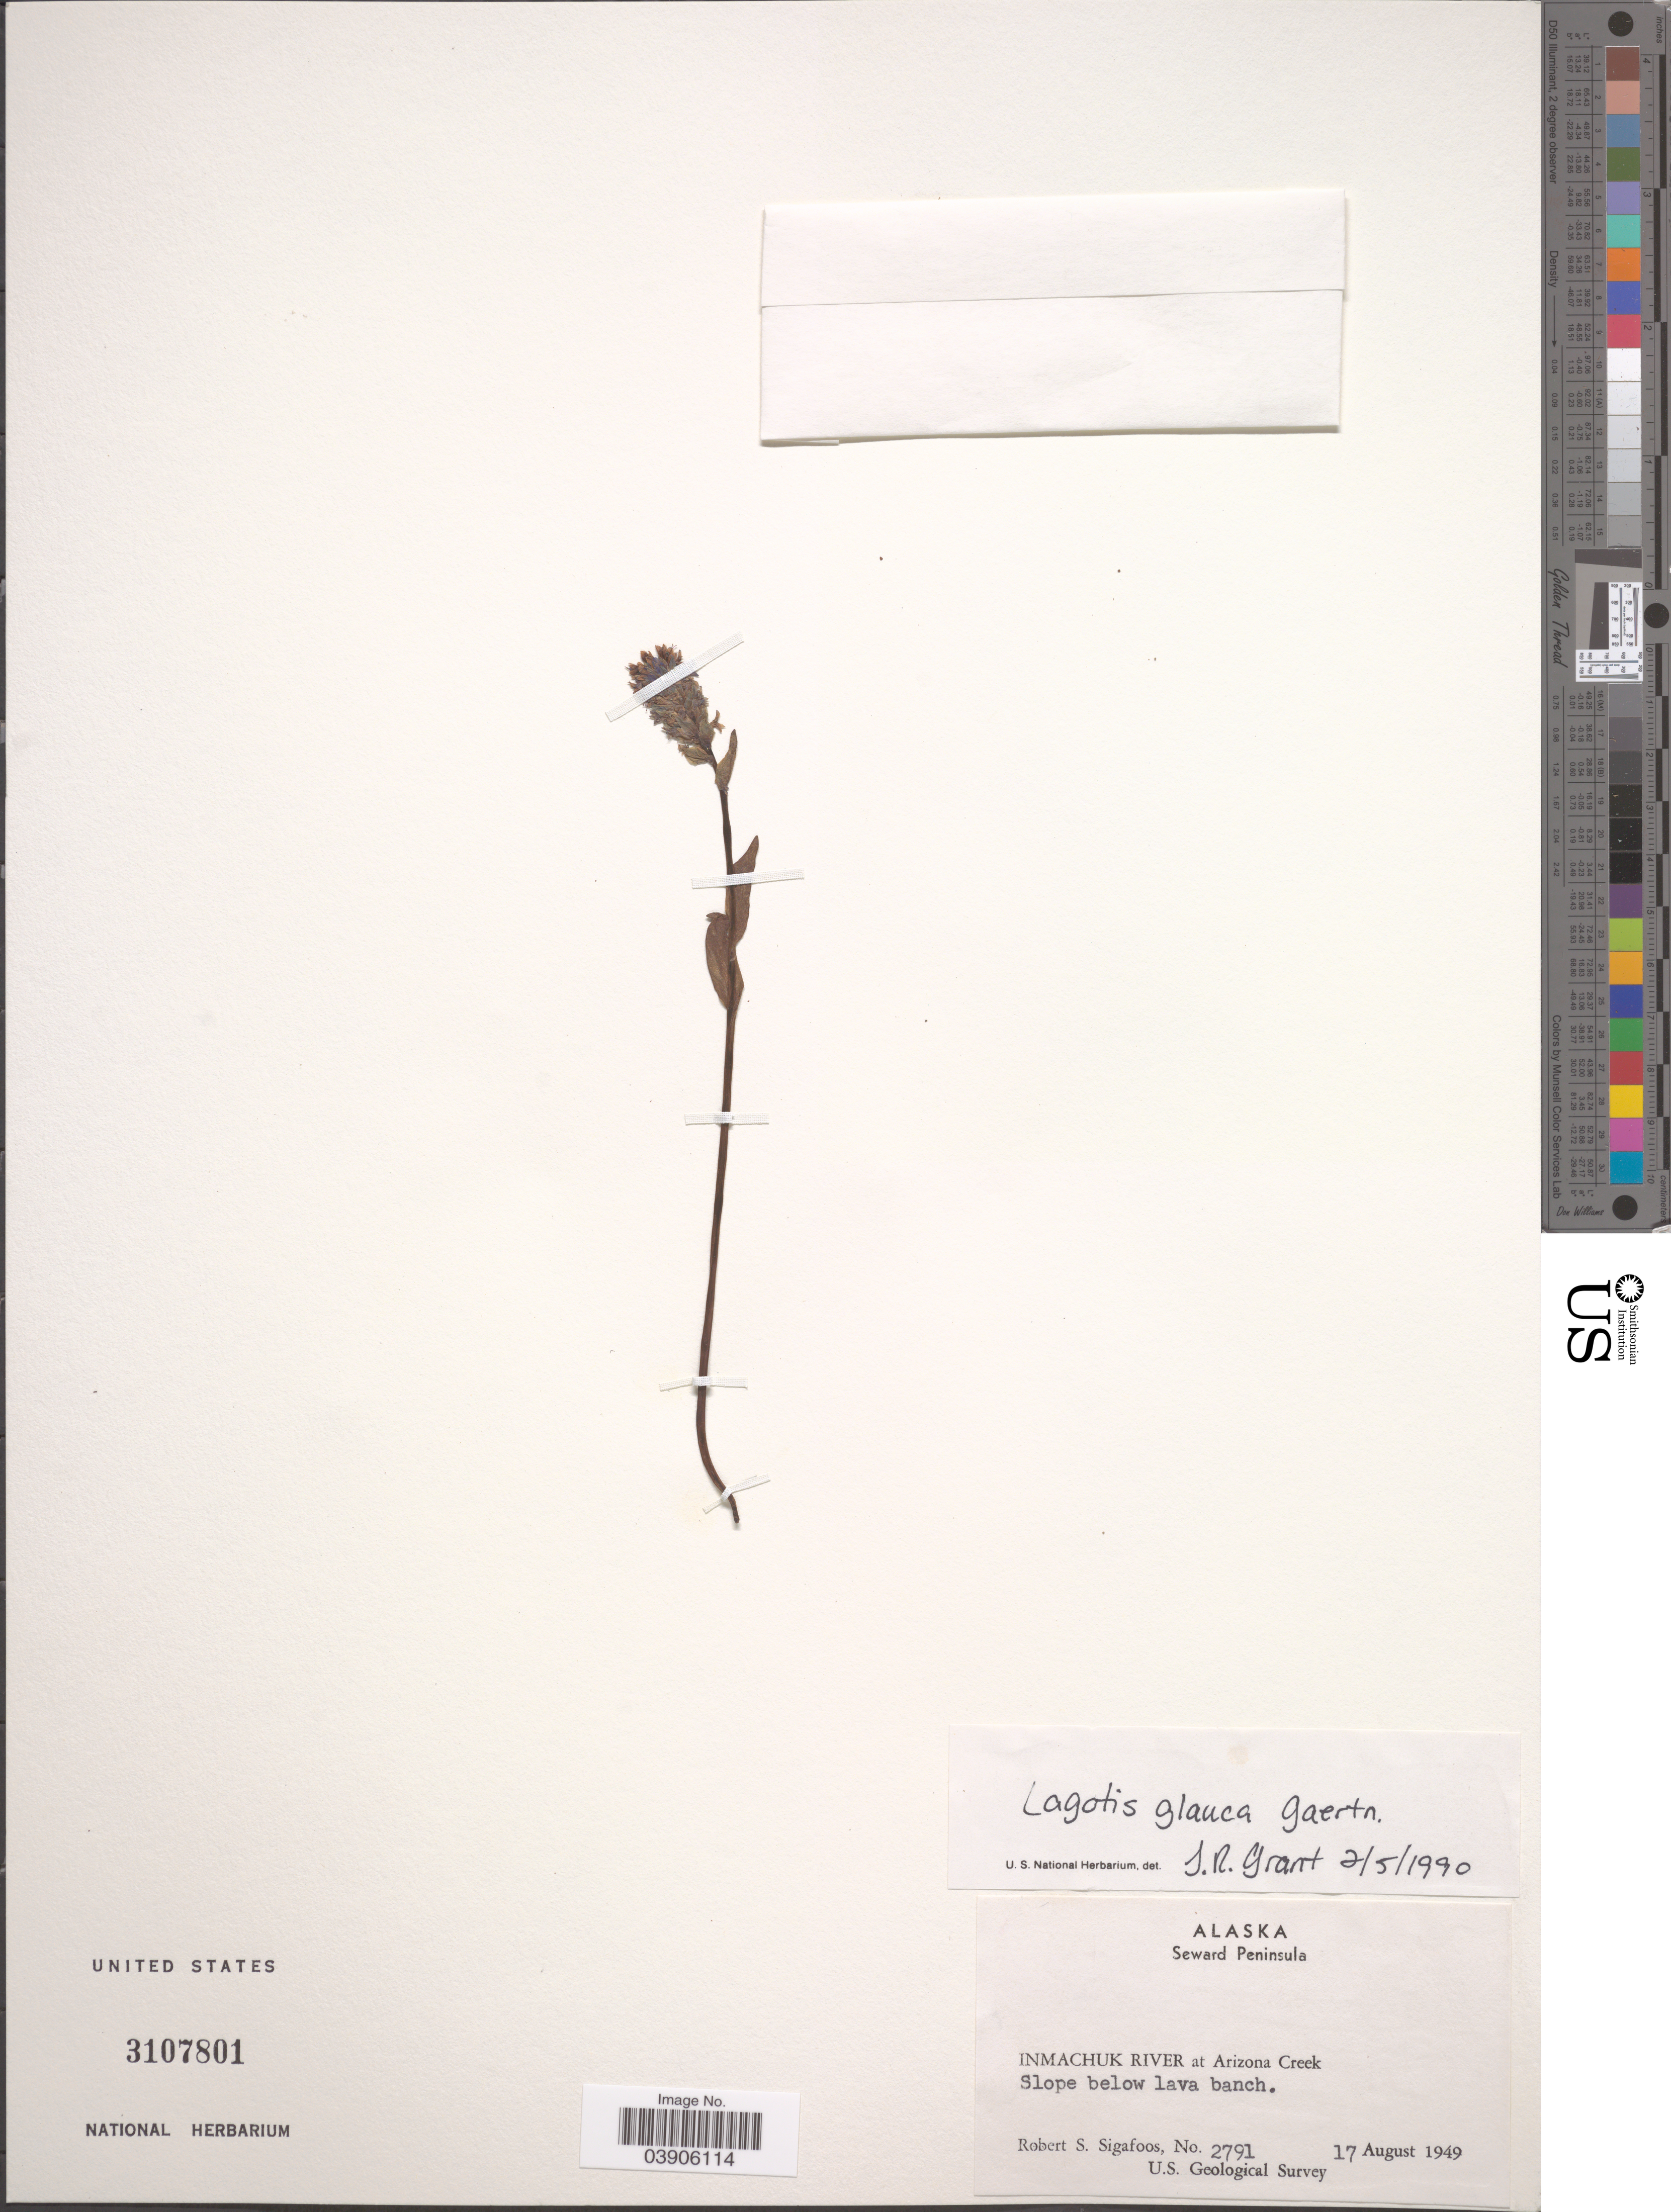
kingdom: Plantae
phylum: Tracheophyta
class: Magnoliopsida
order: Lamiales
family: Plantaginaceae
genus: Lagotis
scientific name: Lagotis glauca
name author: Gaertn.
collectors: R. Sigafoos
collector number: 2791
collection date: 1949-08-17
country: United States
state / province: Alaska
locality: Seward Peninsula. Inmachuk River at Arizona Creek.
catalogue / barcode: US 3107801